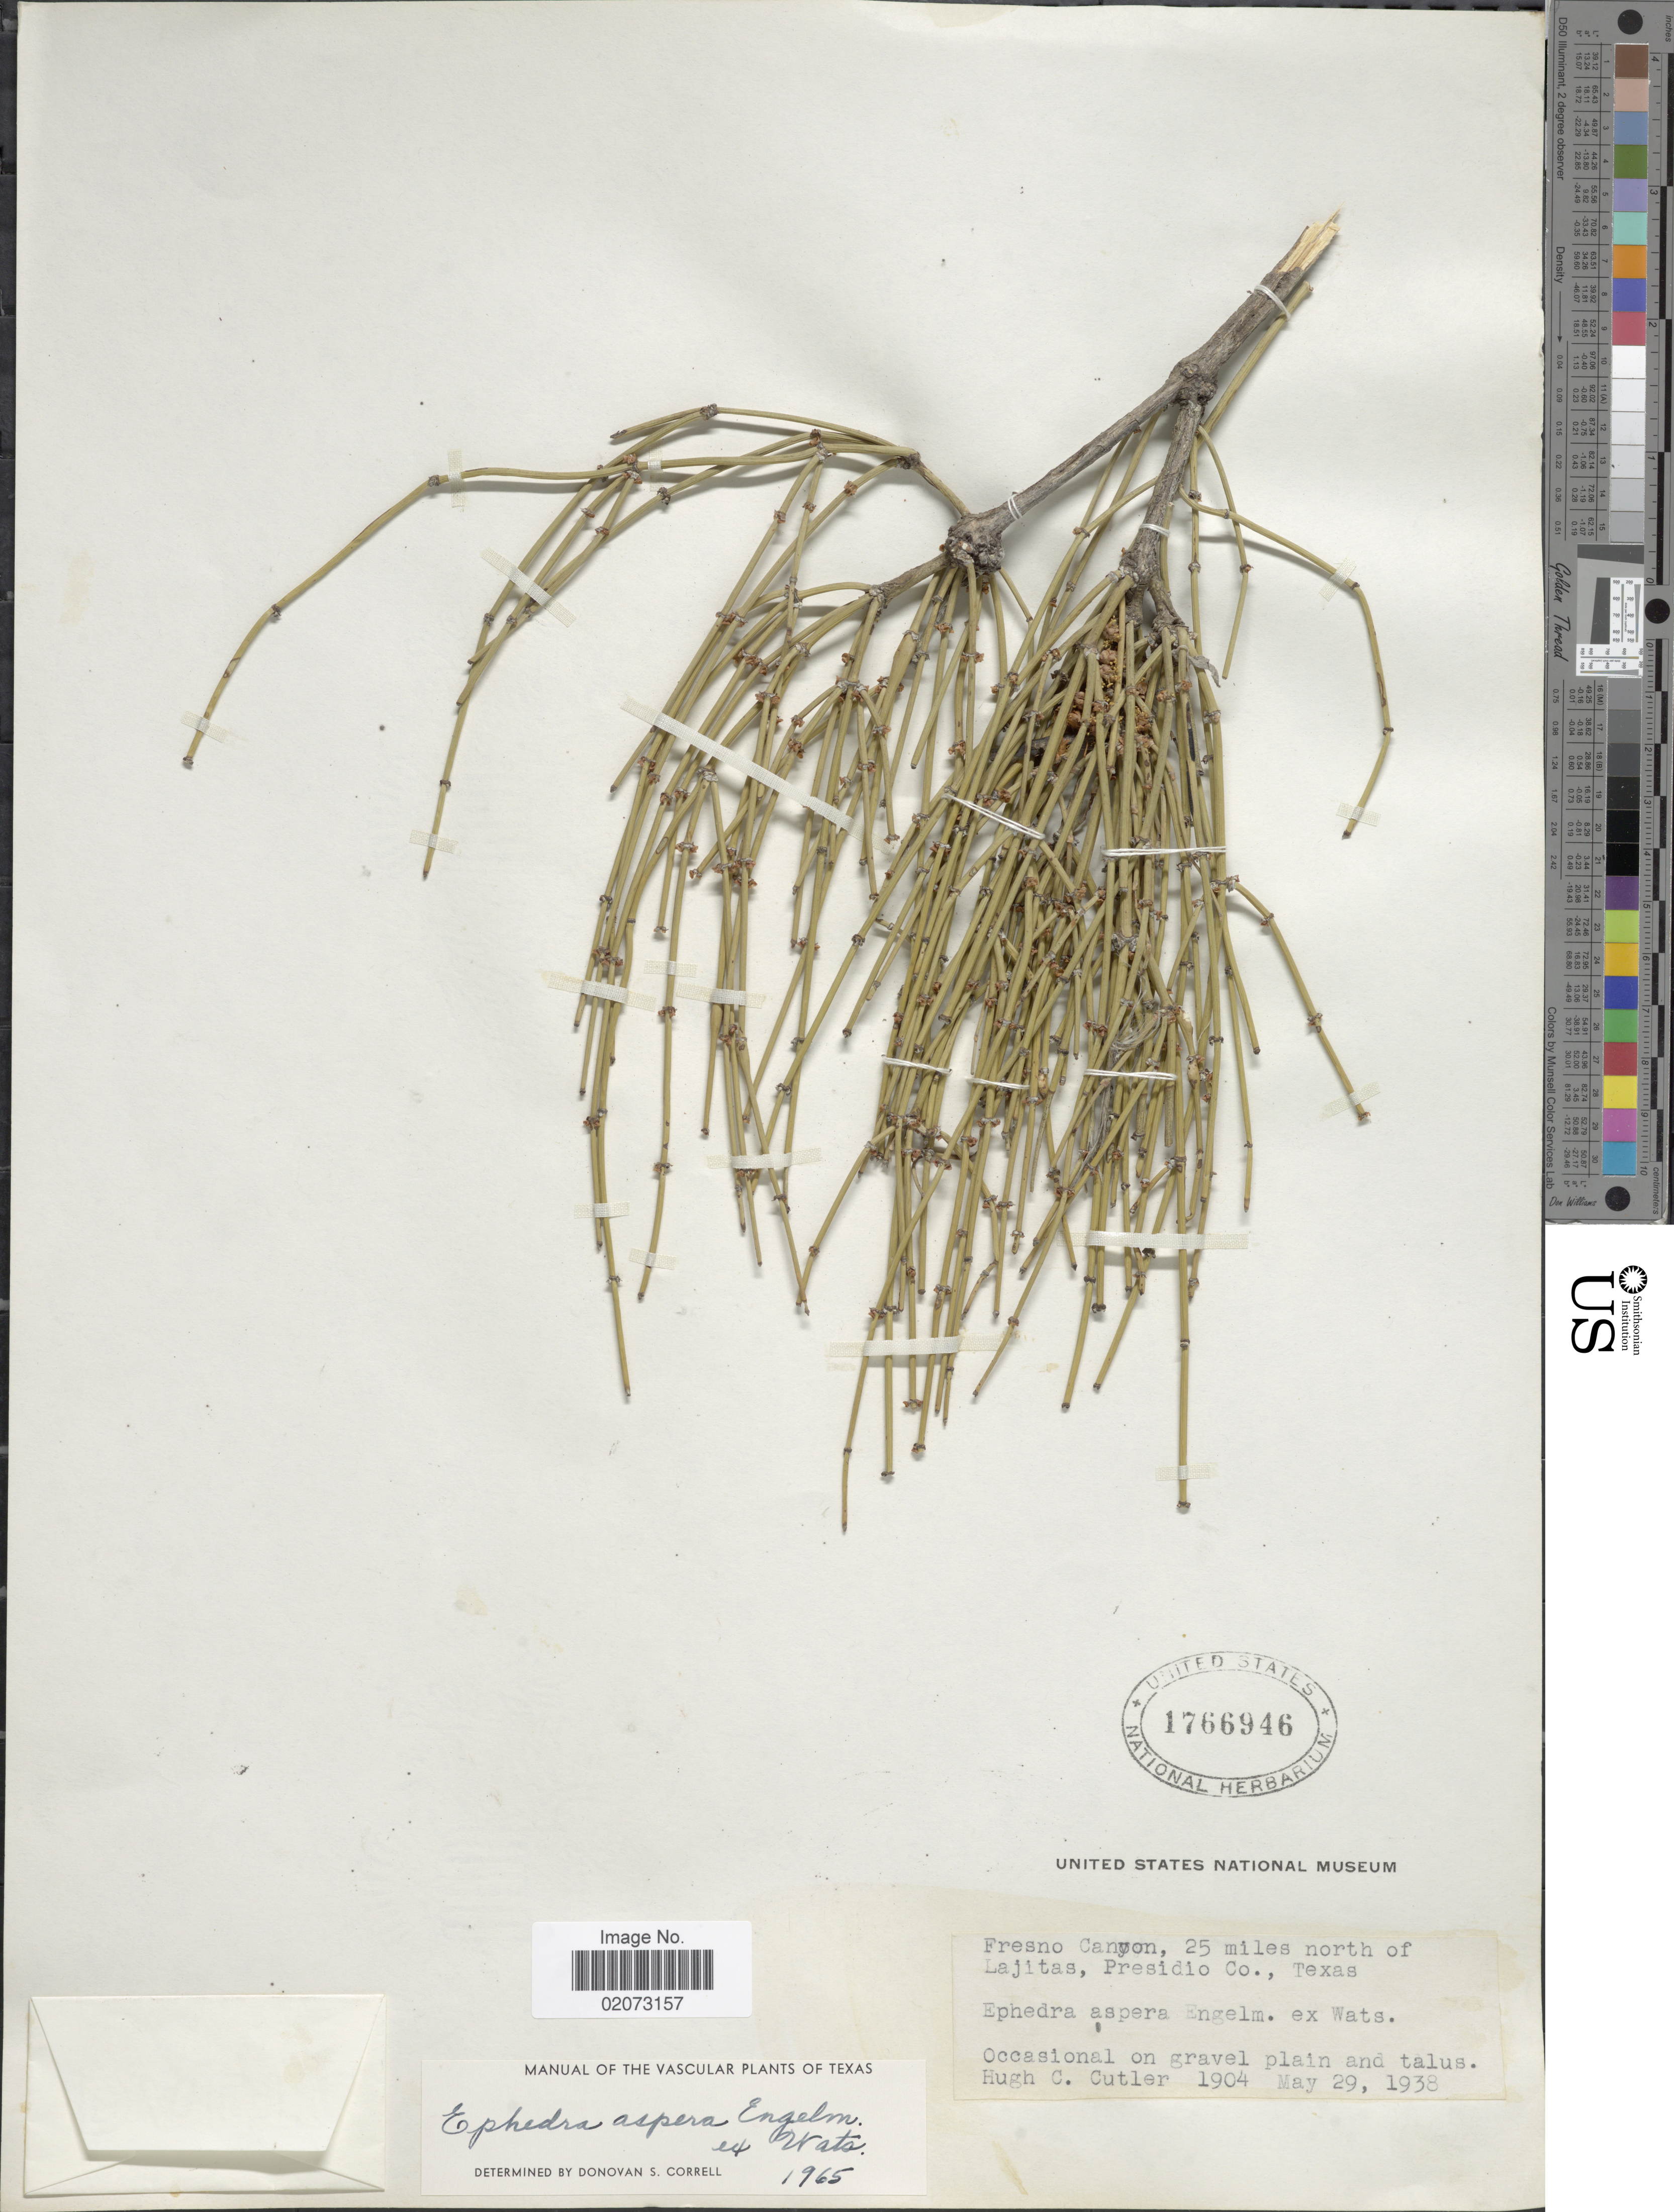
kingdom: Plantae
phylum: Tracheophyta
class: Gnetopsida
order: Ephedrales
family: Ephedraceae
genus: Ephedra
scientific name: Ephedra aspera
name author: Engelm. ex S. Watson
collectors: H. C. Cutler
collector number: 1904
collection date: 1938-05-29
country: United States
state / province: Texas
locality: Fresno Canyon, 25 miles north of Lajitas, Presidio Co.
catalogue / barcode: US 1766946